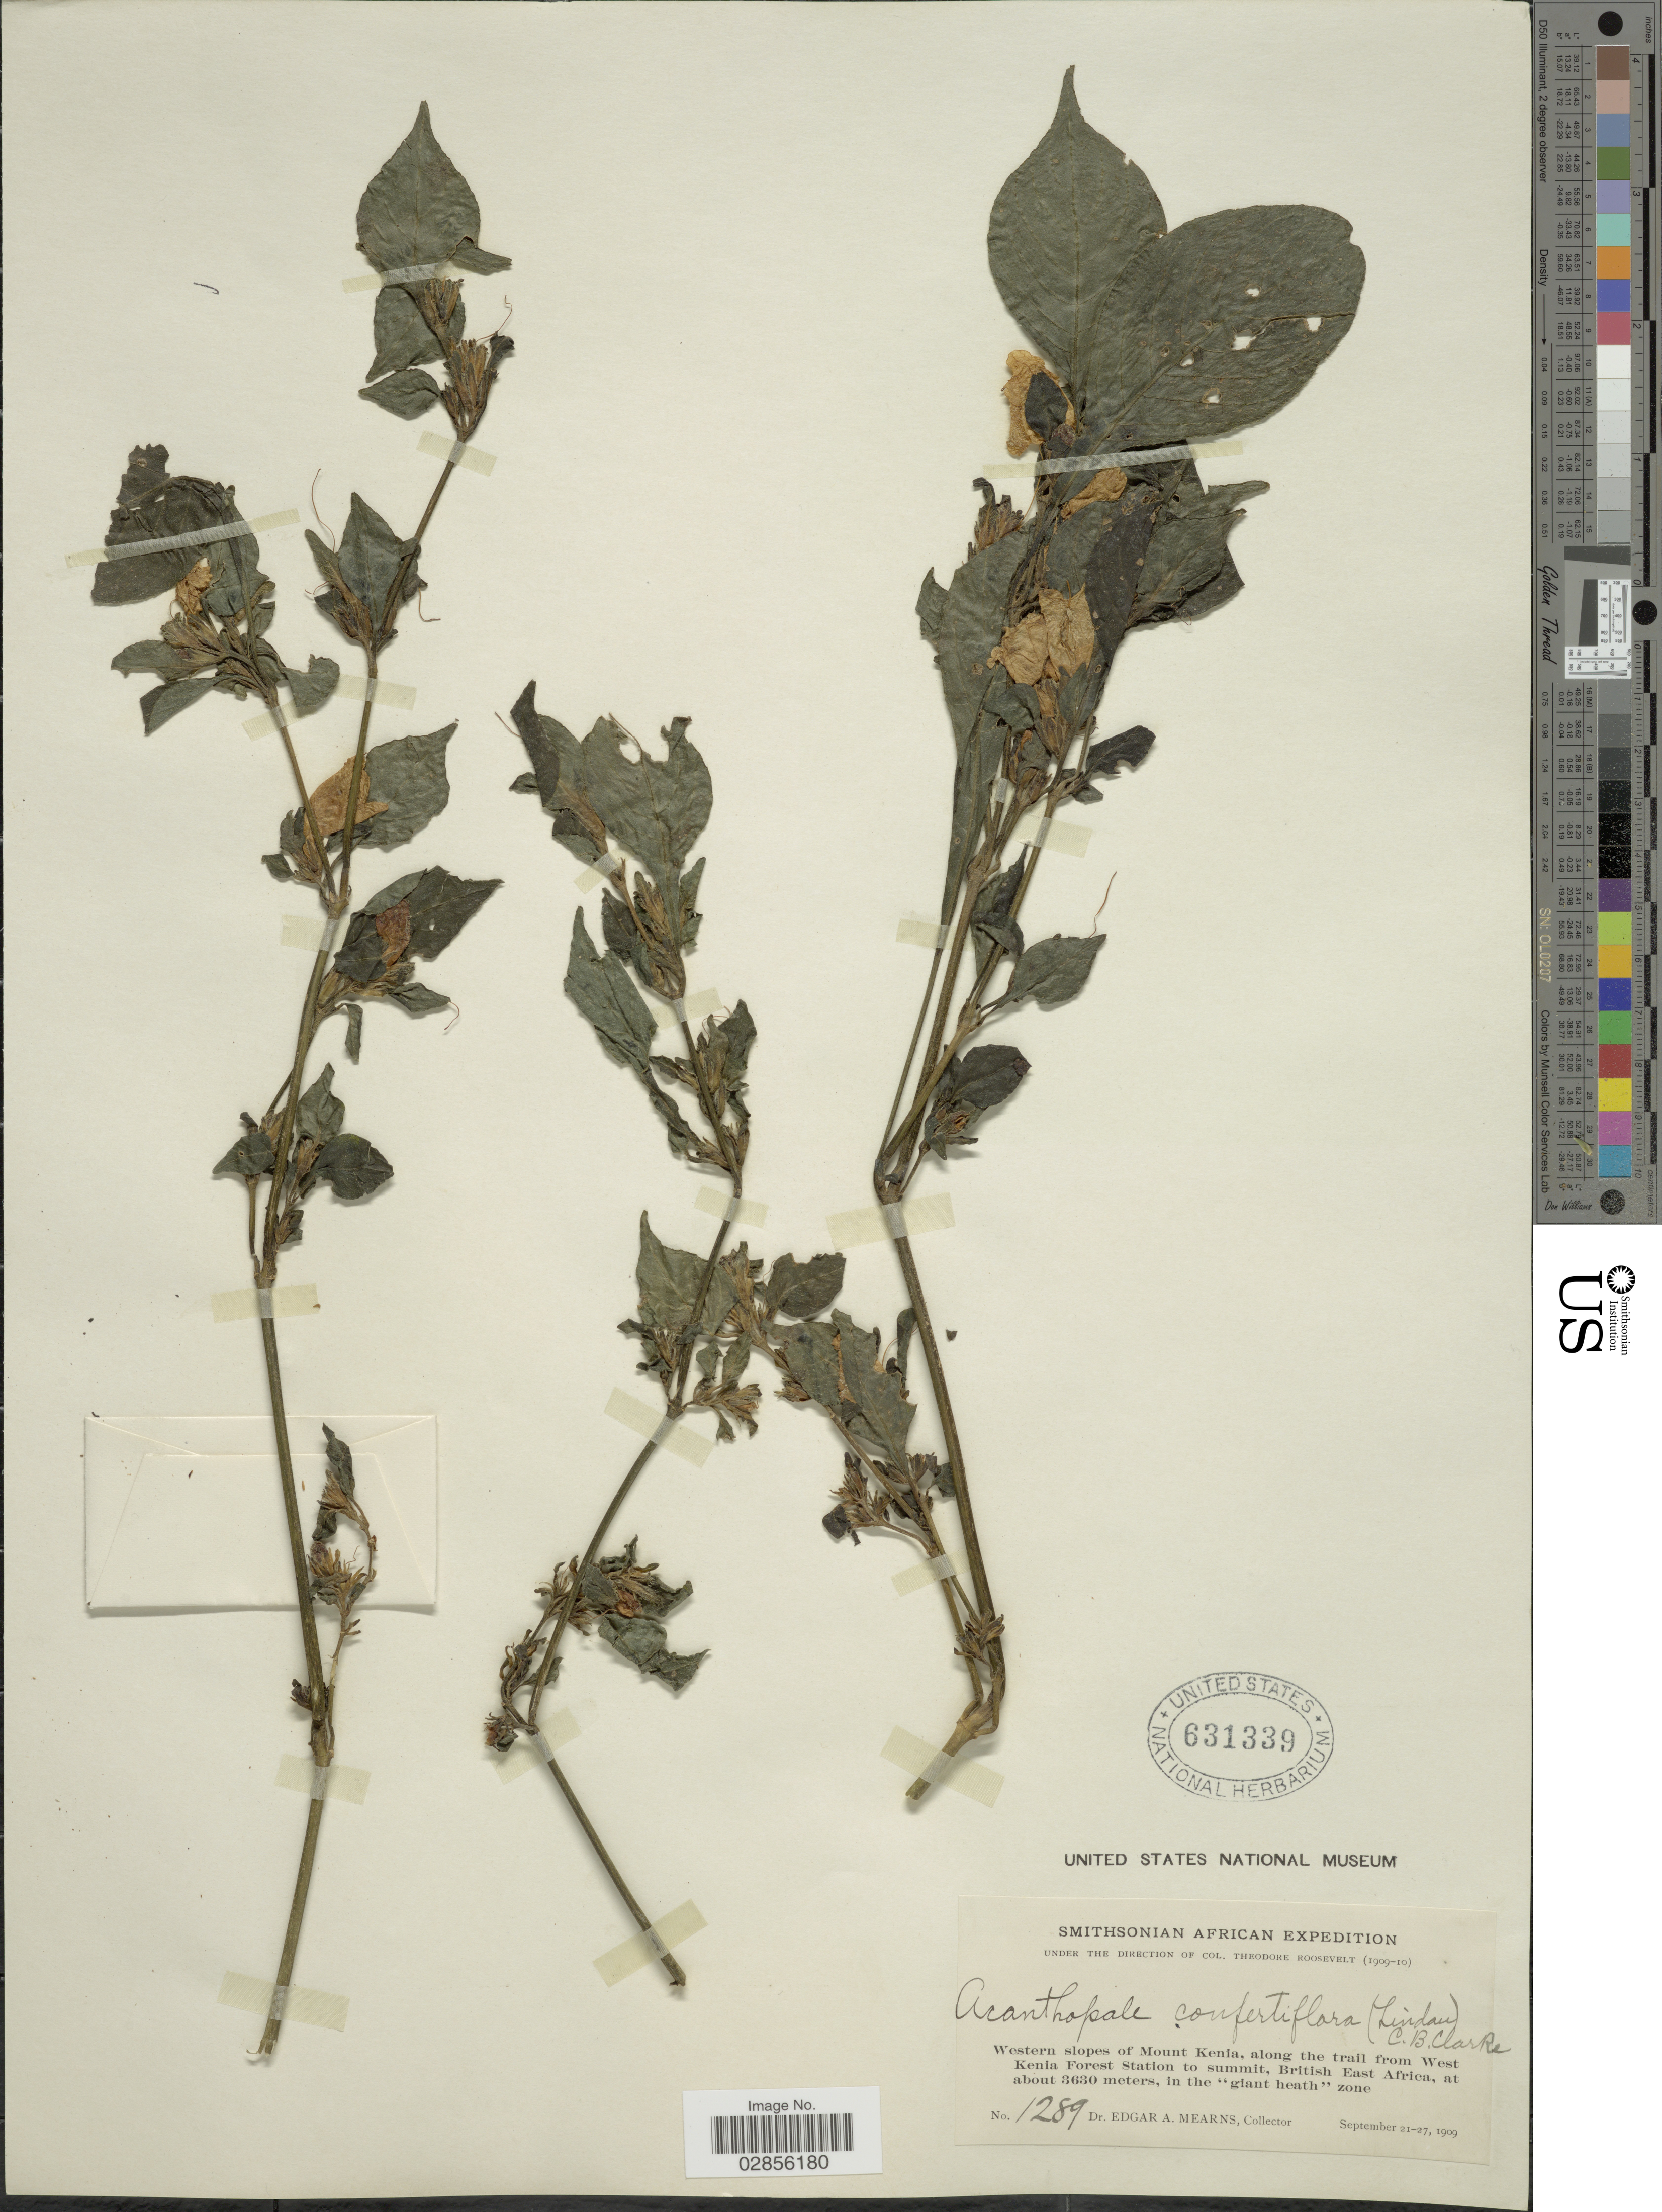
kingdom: Plantae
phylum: Tracheophyta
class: Magnoliopsida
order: Lamiales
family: Acanthaceae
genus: Acanthopale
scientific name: Acanthopale confertiflora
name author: (Lindau) C.B. Clarke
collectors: E. A. Mearns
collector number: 1289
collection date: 1909-09-21/1909-09-27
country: Kenya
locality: Western slopes of Mount Kenia, along the trail from West Kenia Forest Station to summit, British East Africa, in the "giant health" zone.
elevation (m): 3630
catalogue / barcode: US 631339